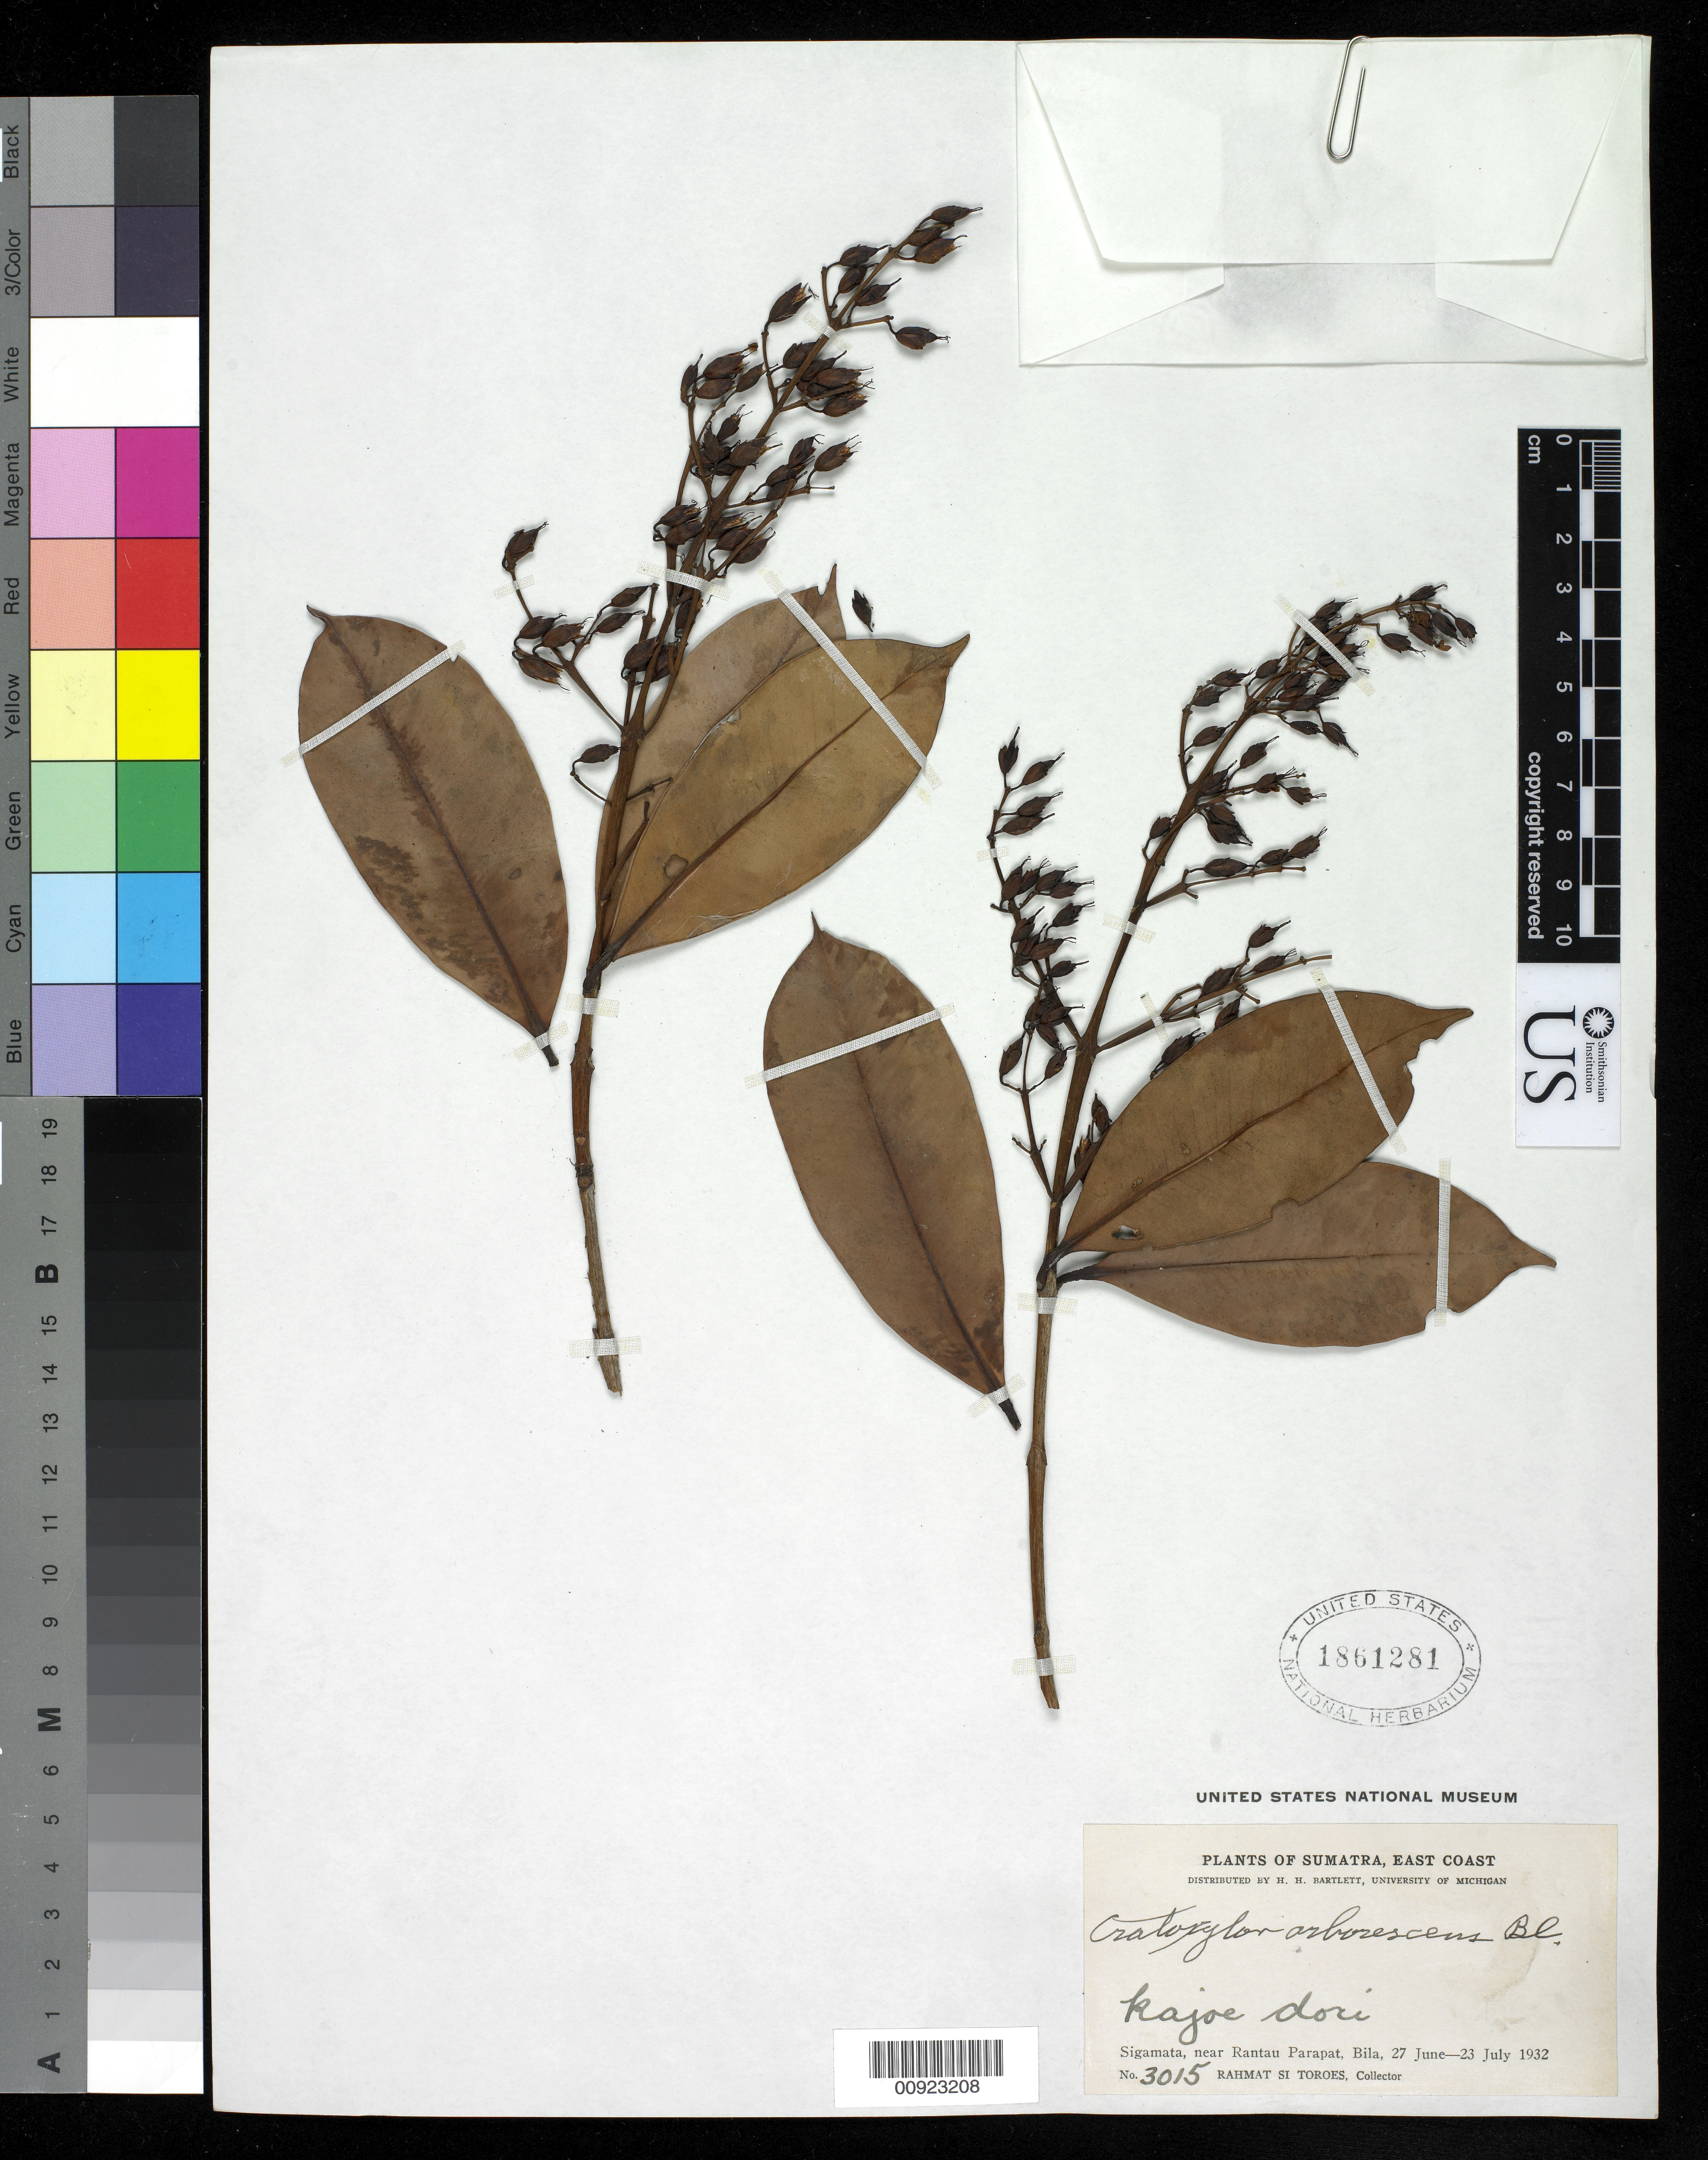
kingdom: Plantae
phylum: Tracheophyta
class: Magnoliopsida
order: Malpighiales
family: Hypericaceae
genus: Cratoxylum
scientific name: Cratoxylum arborescens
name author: (Vahl) Blume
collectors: Rahmat Si Boeea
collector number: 3015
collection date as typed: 27 Jun 1932 to 23 Jul 1932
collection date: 1932-06-27/1932-07-23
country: Indonesia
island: Sumatra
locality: Sigamata, near Rantau parapat, Bila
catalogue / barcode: US 1861281